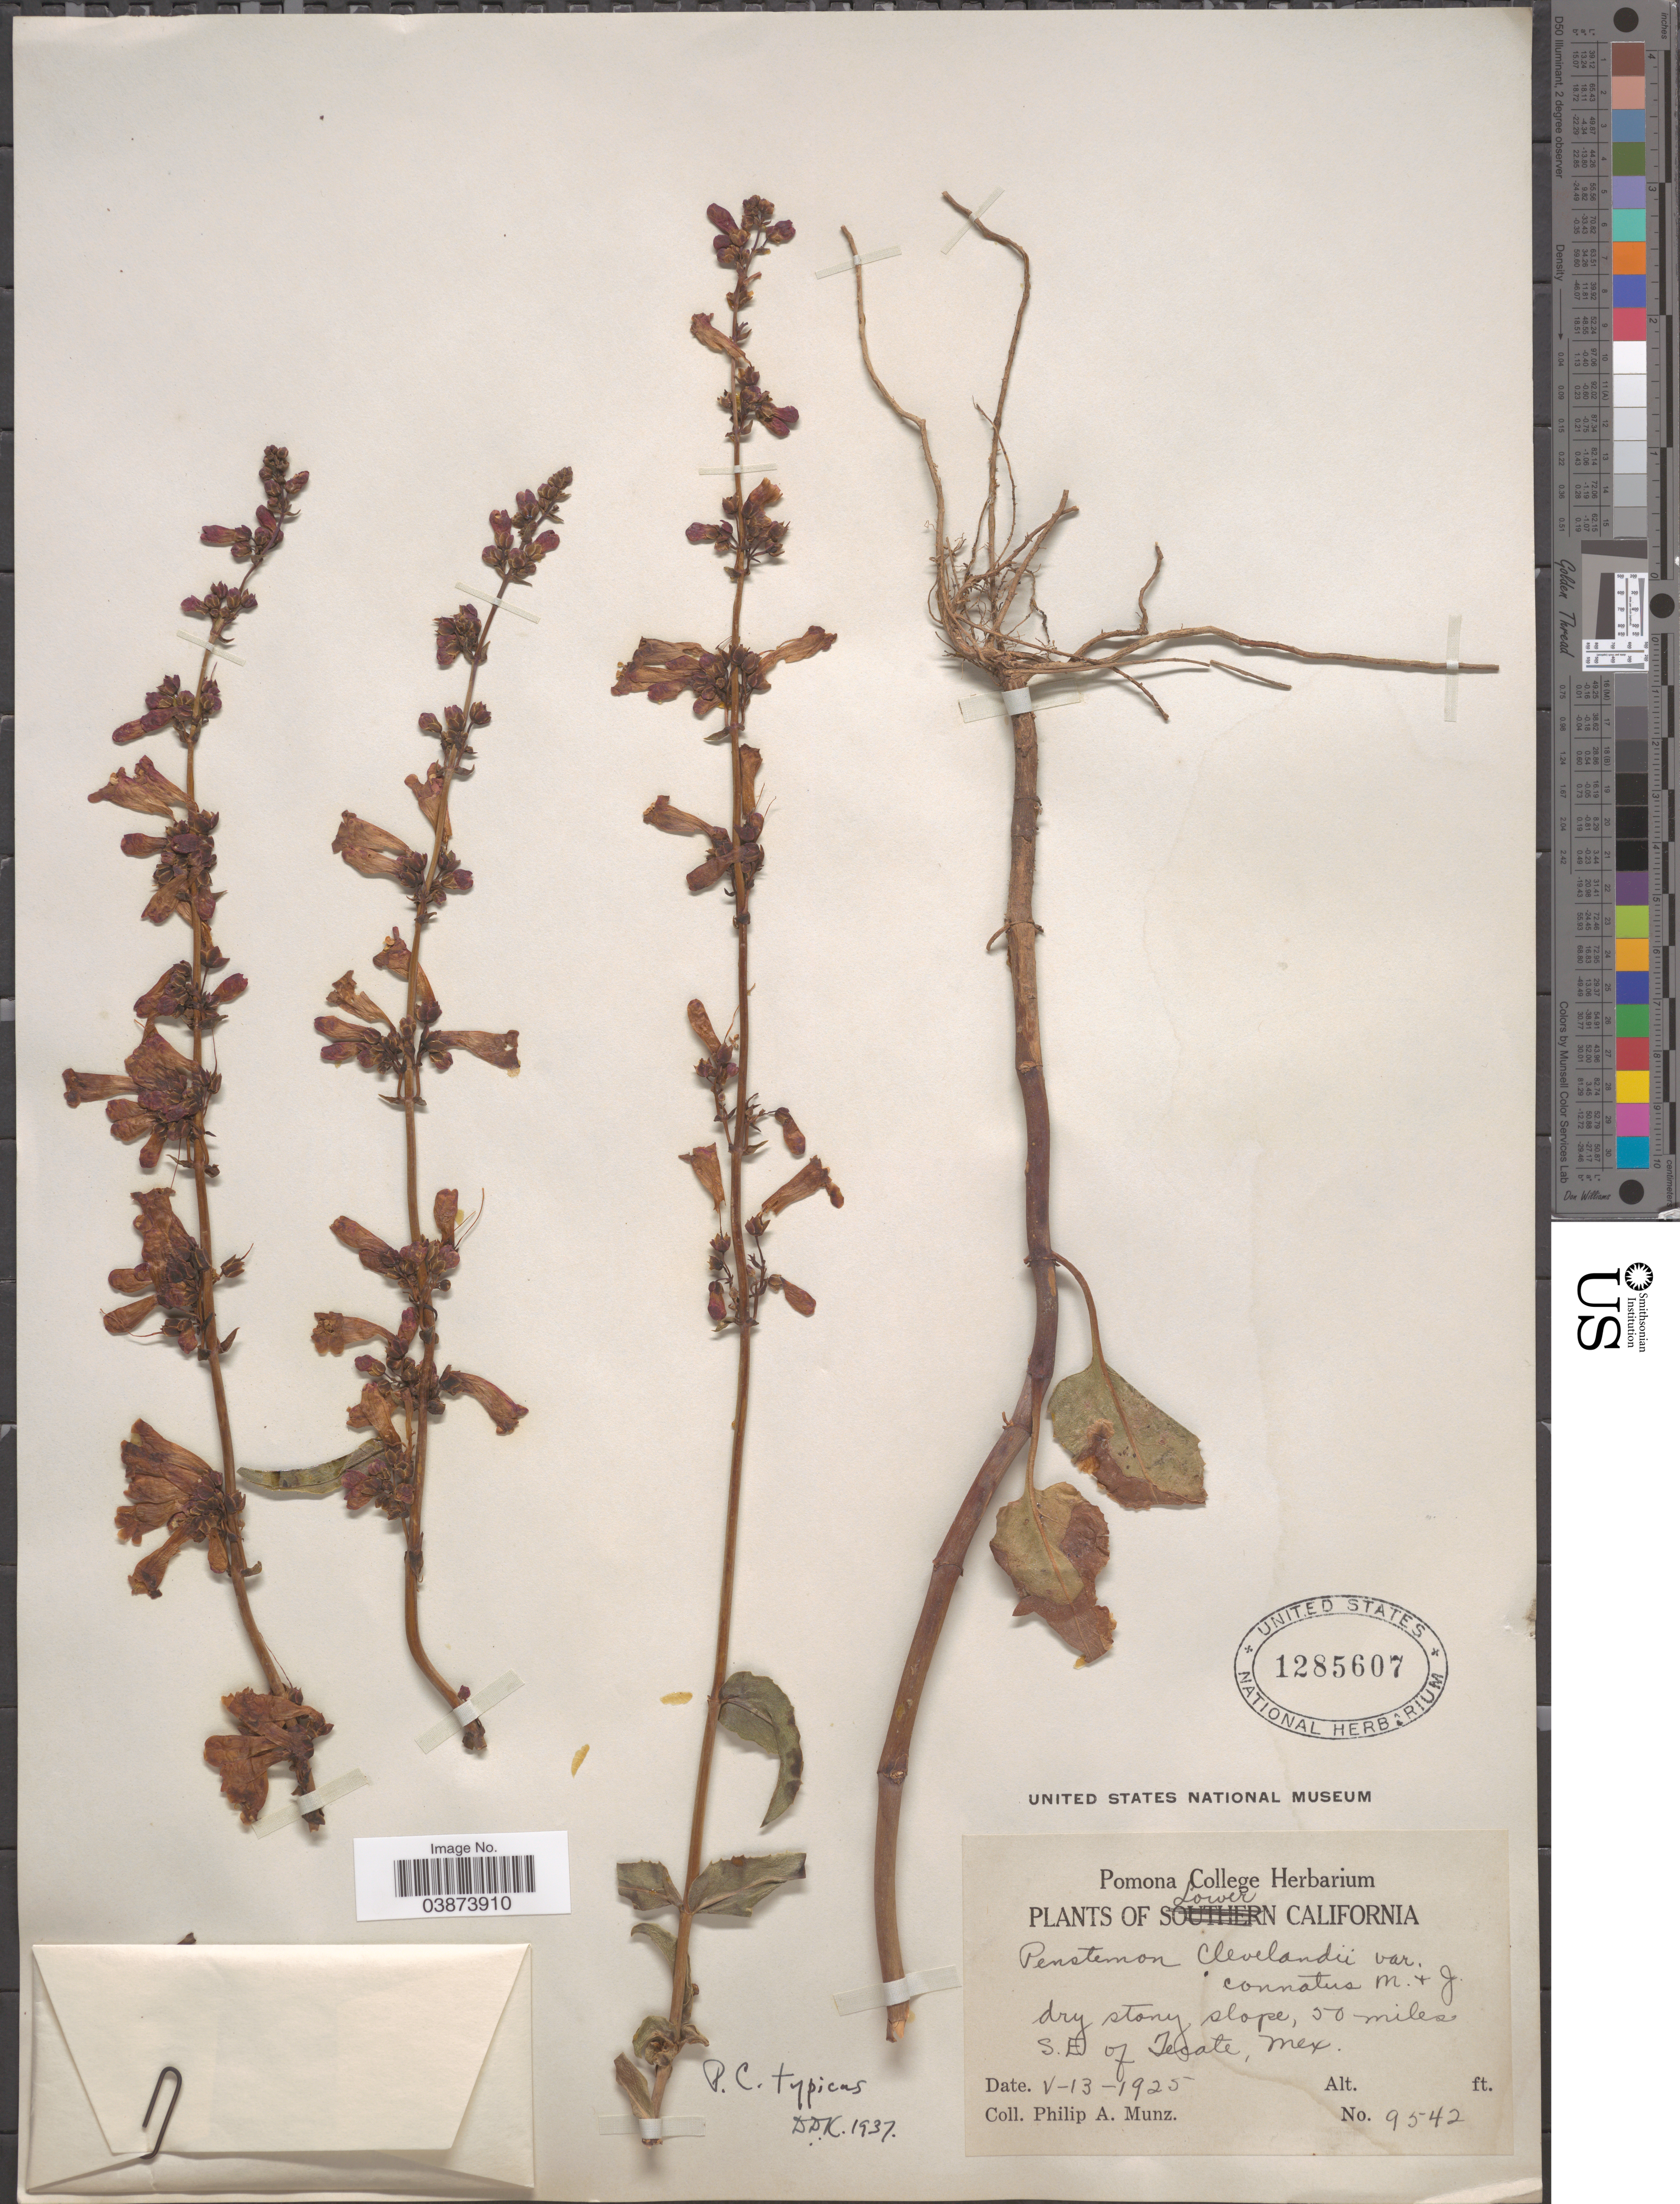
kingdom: Plantae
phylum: Tracheophyta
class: Magnoliopsida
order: Lamiales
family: Plantaginaceae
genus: Penstemon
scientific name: Penstemon clevelandii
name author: A. Gray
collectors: P. A. Munz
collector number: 9542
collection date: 1925-05-13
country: Mexico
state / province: Baja California Norte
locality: Lower California. Dry stony slope, 50 miles S. E. of Tecate.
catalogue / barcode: US 1285607